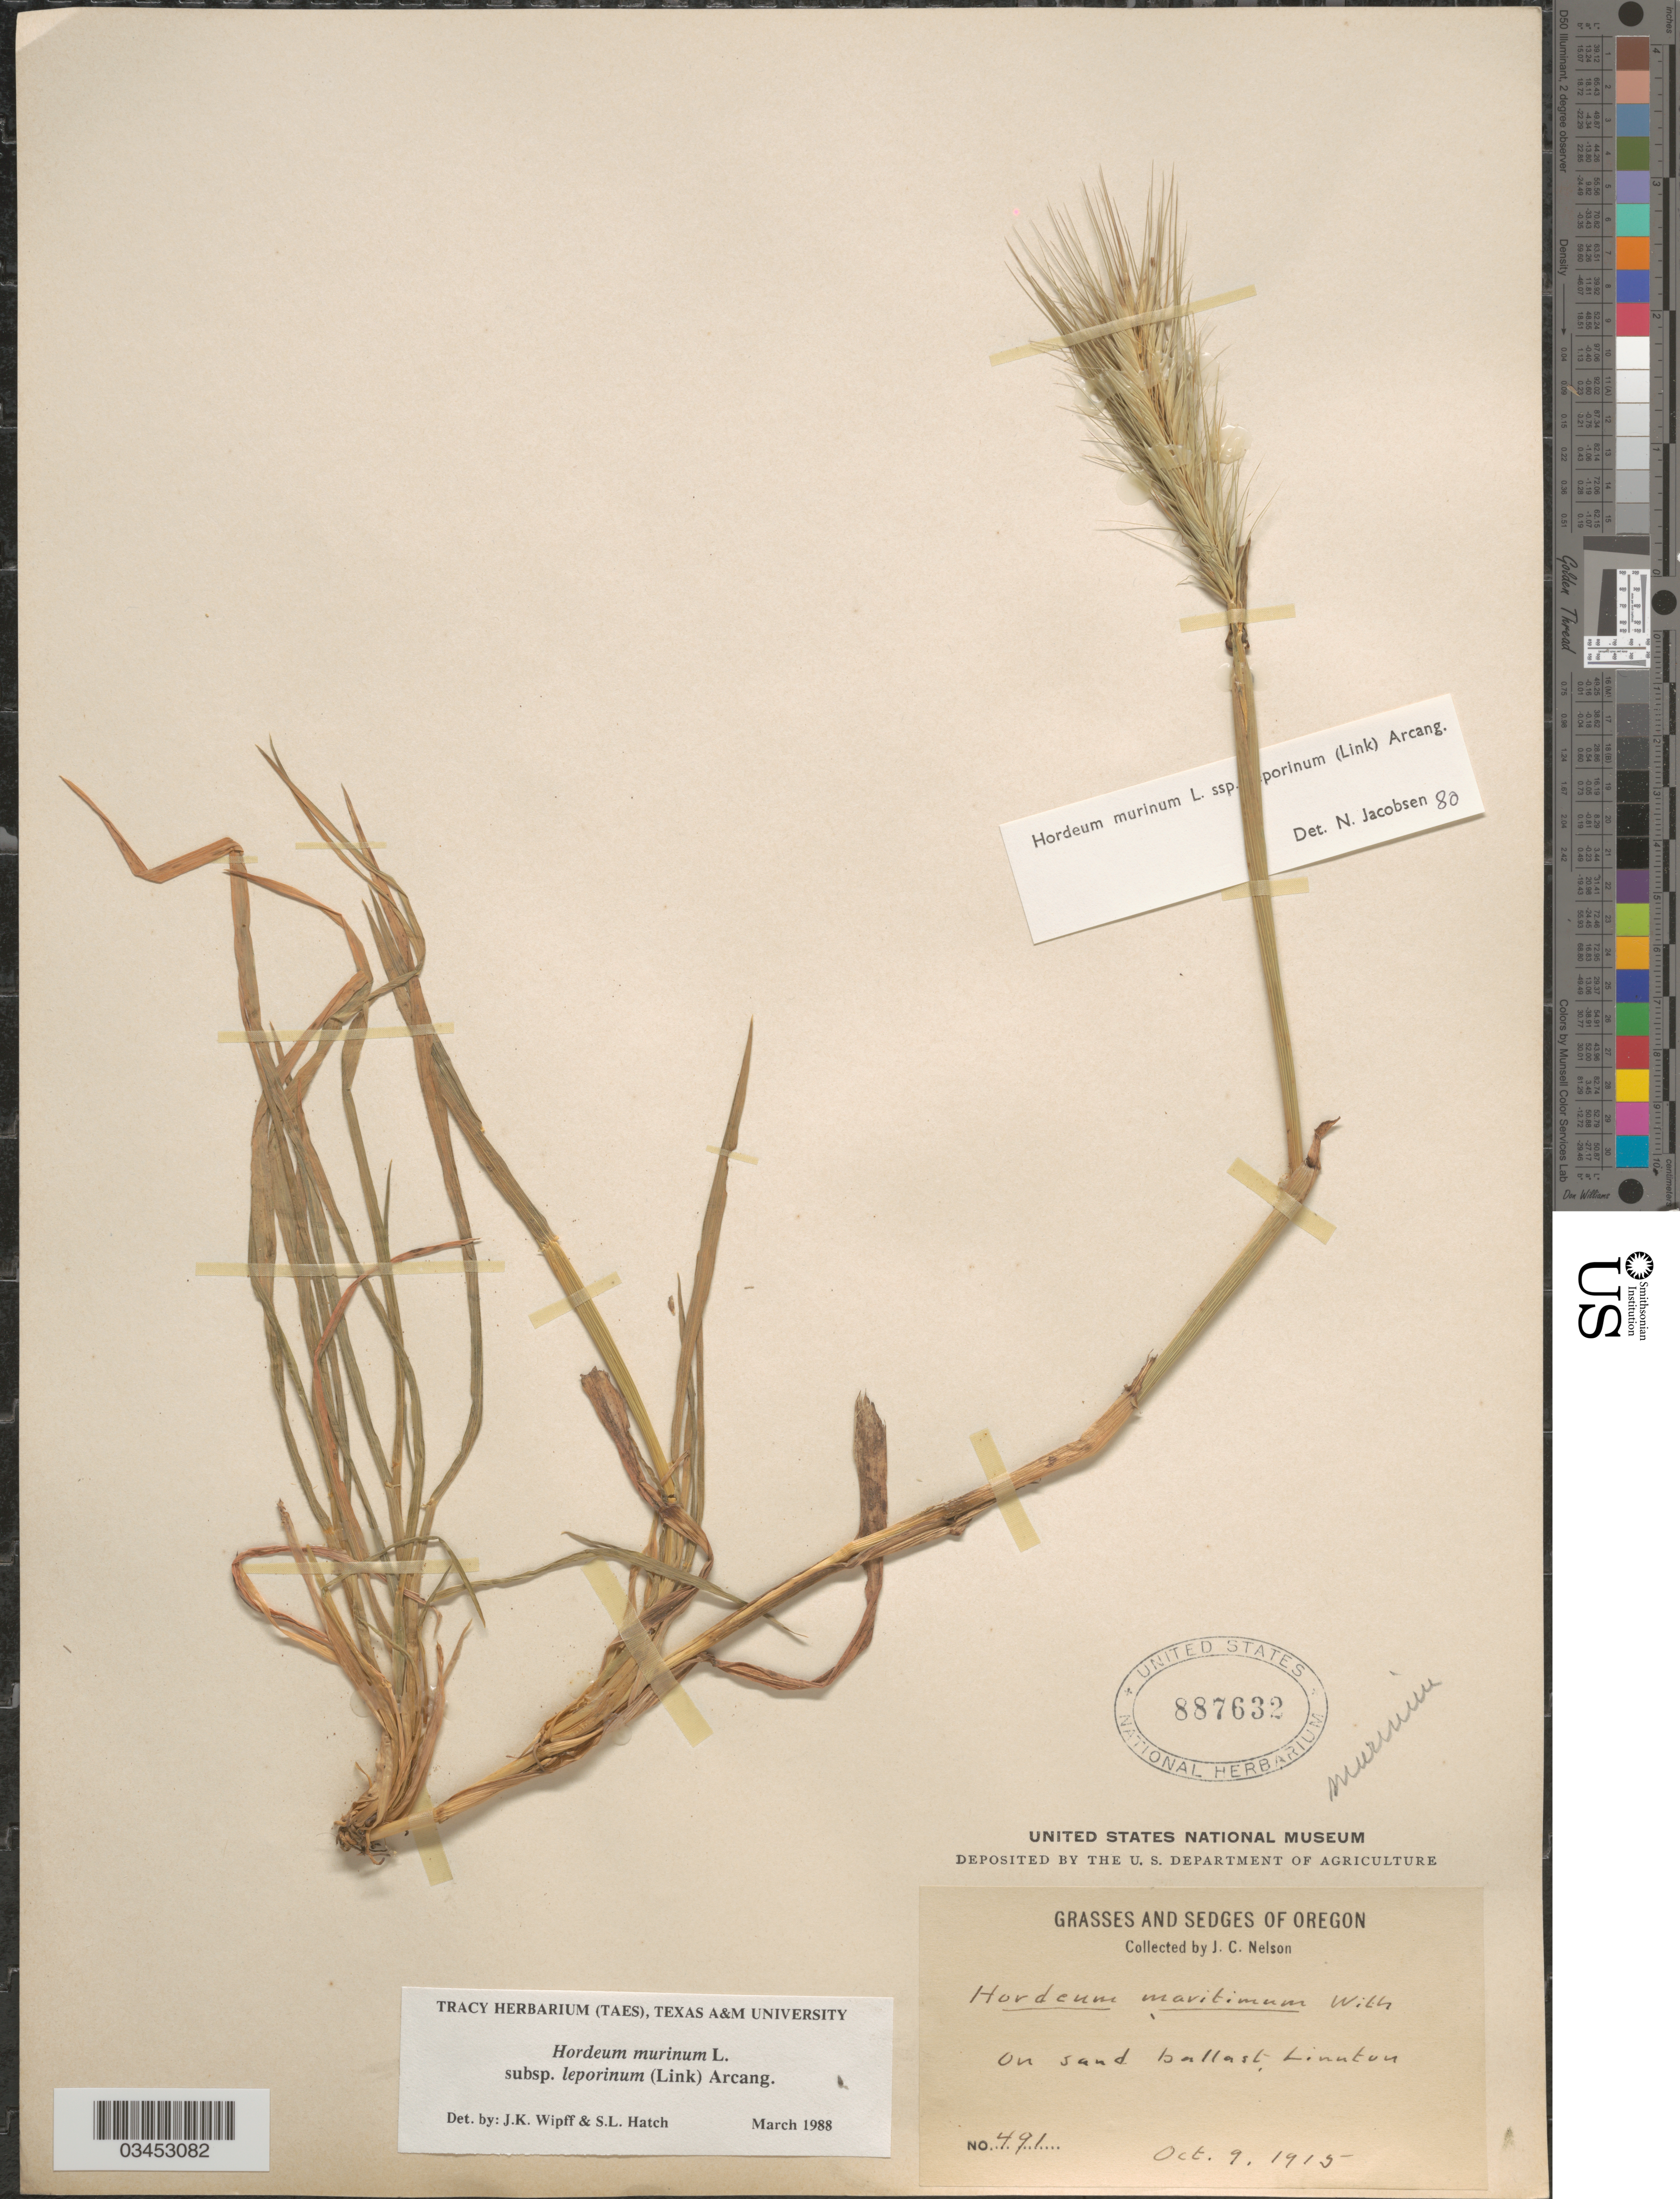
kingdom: Plantae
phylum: Tracheophyta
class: Liliopsida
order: Poales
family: Poaceae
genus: Hordeum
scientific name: Hordeum murinum subsp. leporinum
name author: (Link) Arcang.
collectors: J. C. Nelson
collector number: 491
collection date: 1915-10-09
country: United States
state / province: Oregon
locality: On sand ballast, Linnton.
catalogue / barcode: US 887632